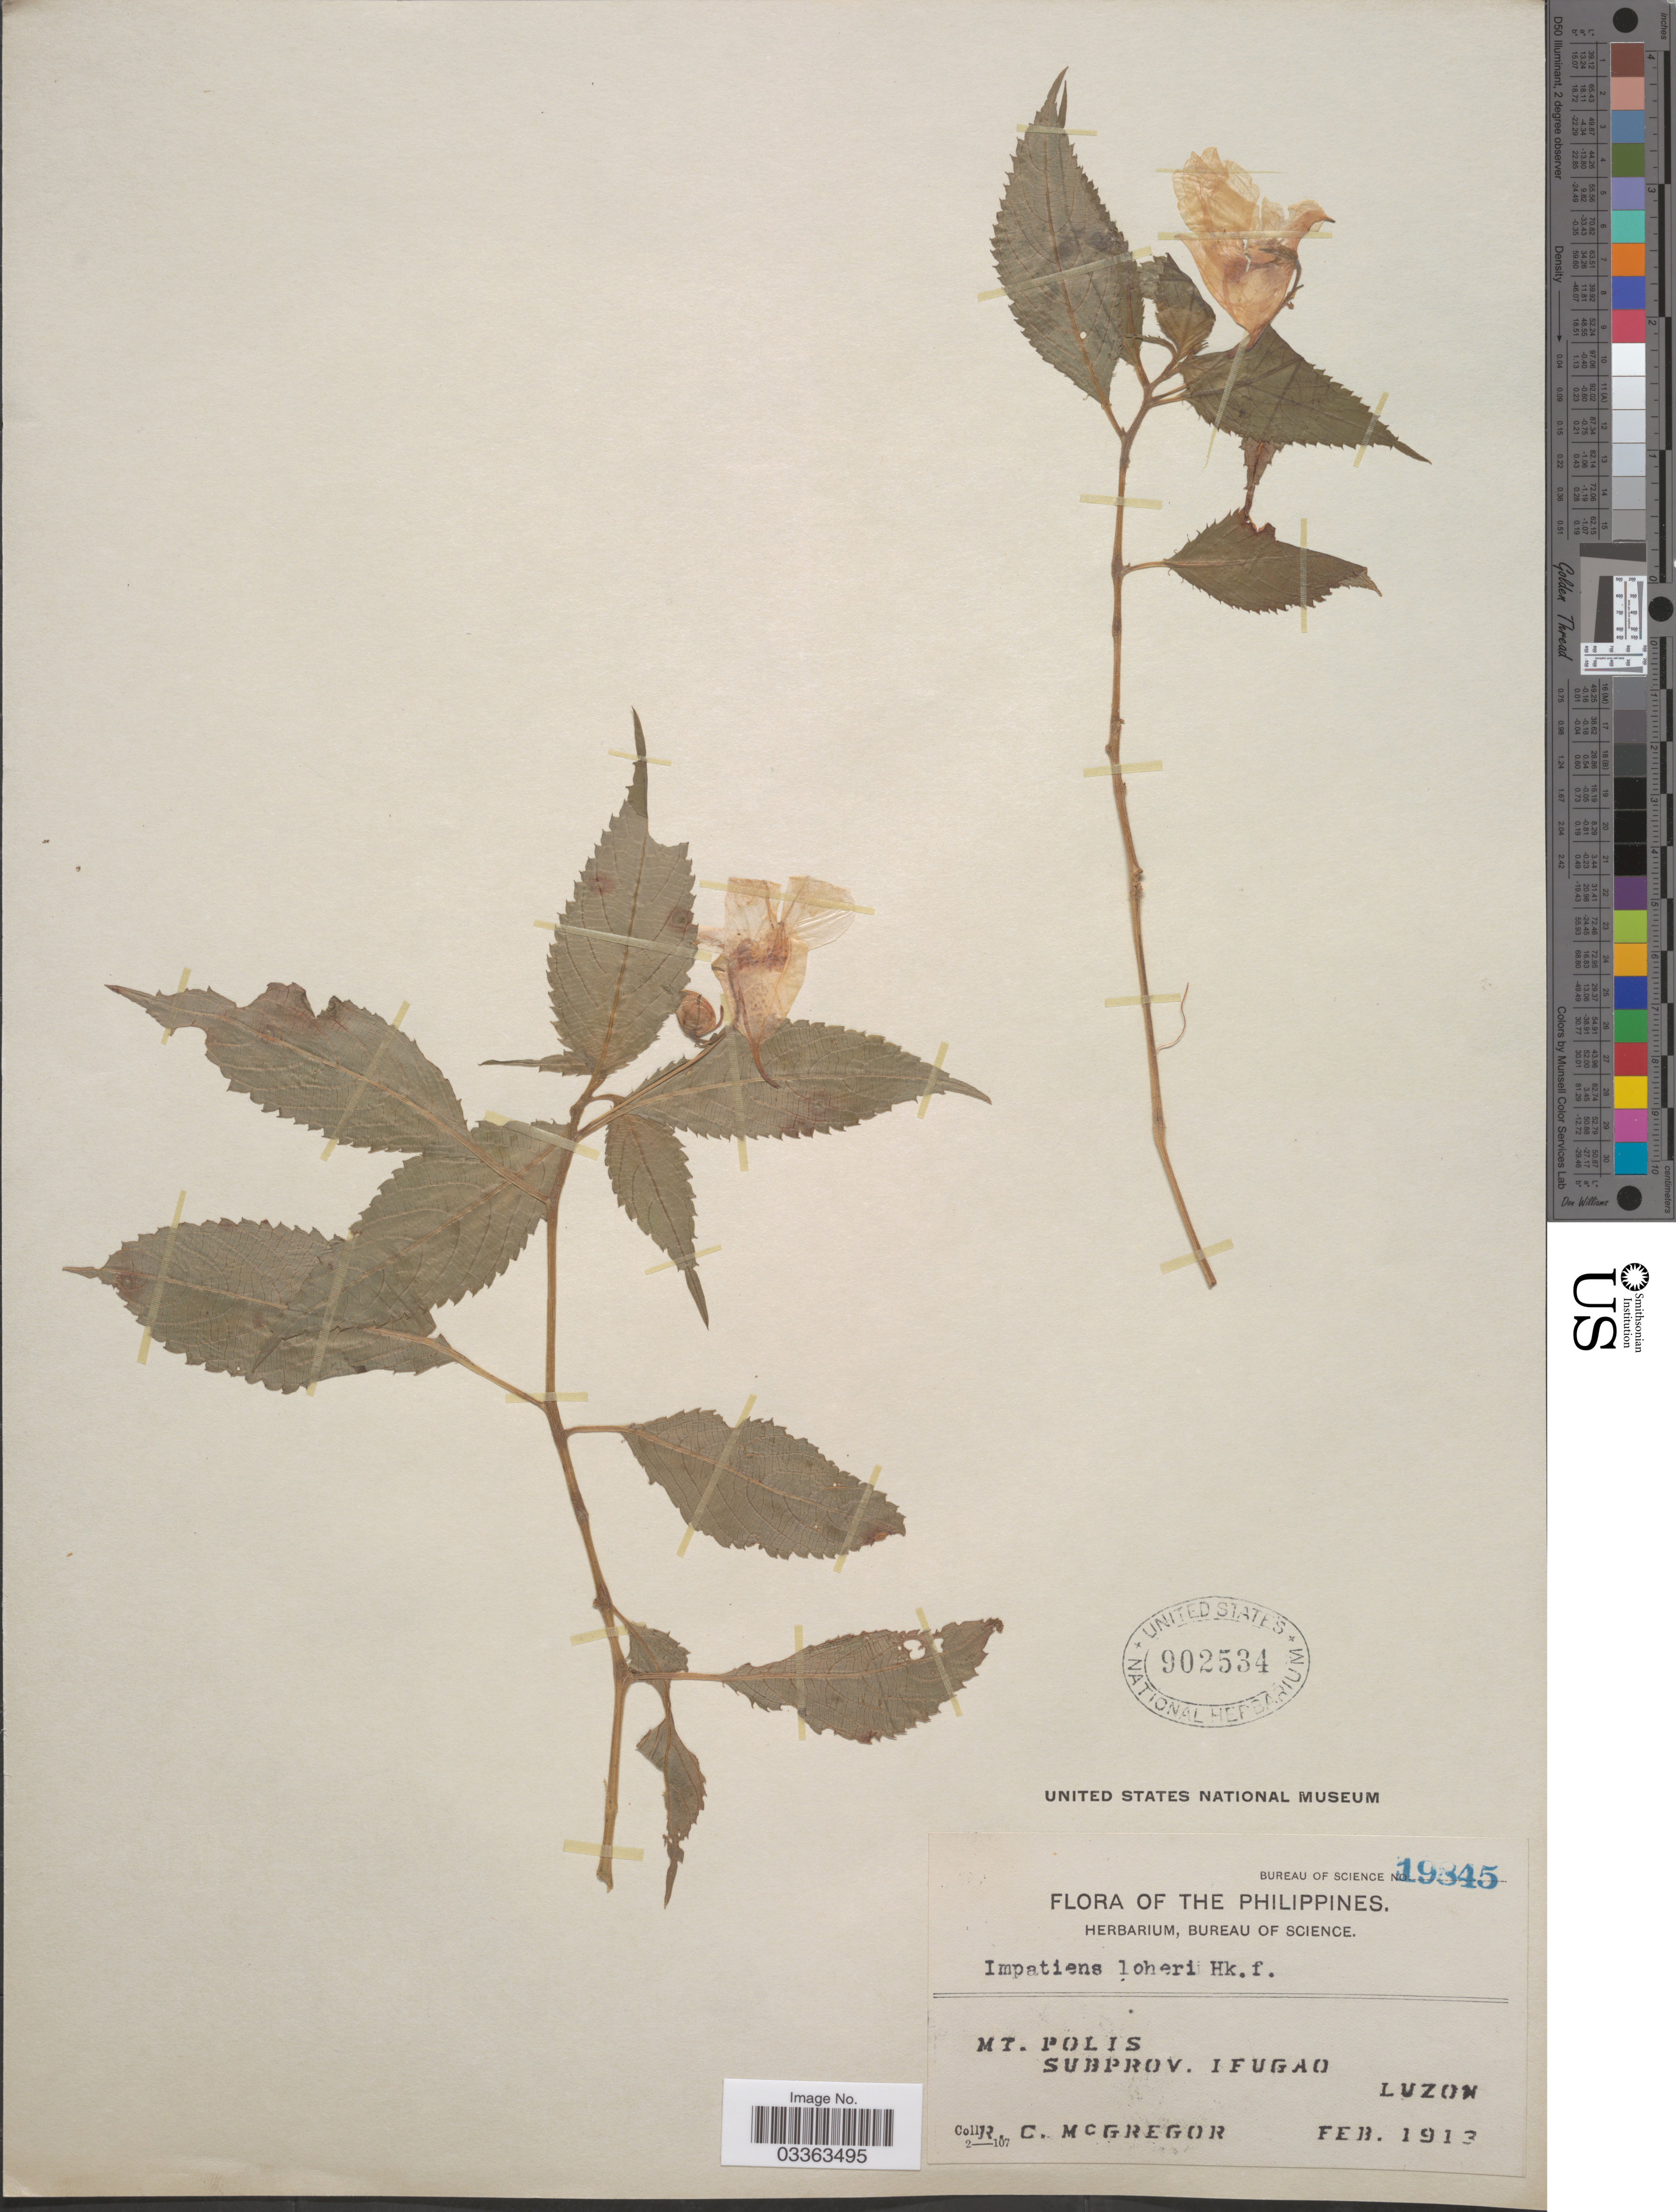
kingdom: Plantae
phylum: Tracheophyta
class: Magnoliopsida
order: Ericales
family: Balsaminaceae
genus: Impatiens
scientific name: Impatiens loheri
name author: Hook. f.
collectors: R. C. McGregor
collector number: Bureau of Science 19345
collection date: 1913-02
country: Philippines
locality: Mt. Polis, Subprov. Ifugao, Luzon.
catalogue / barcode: US 902534